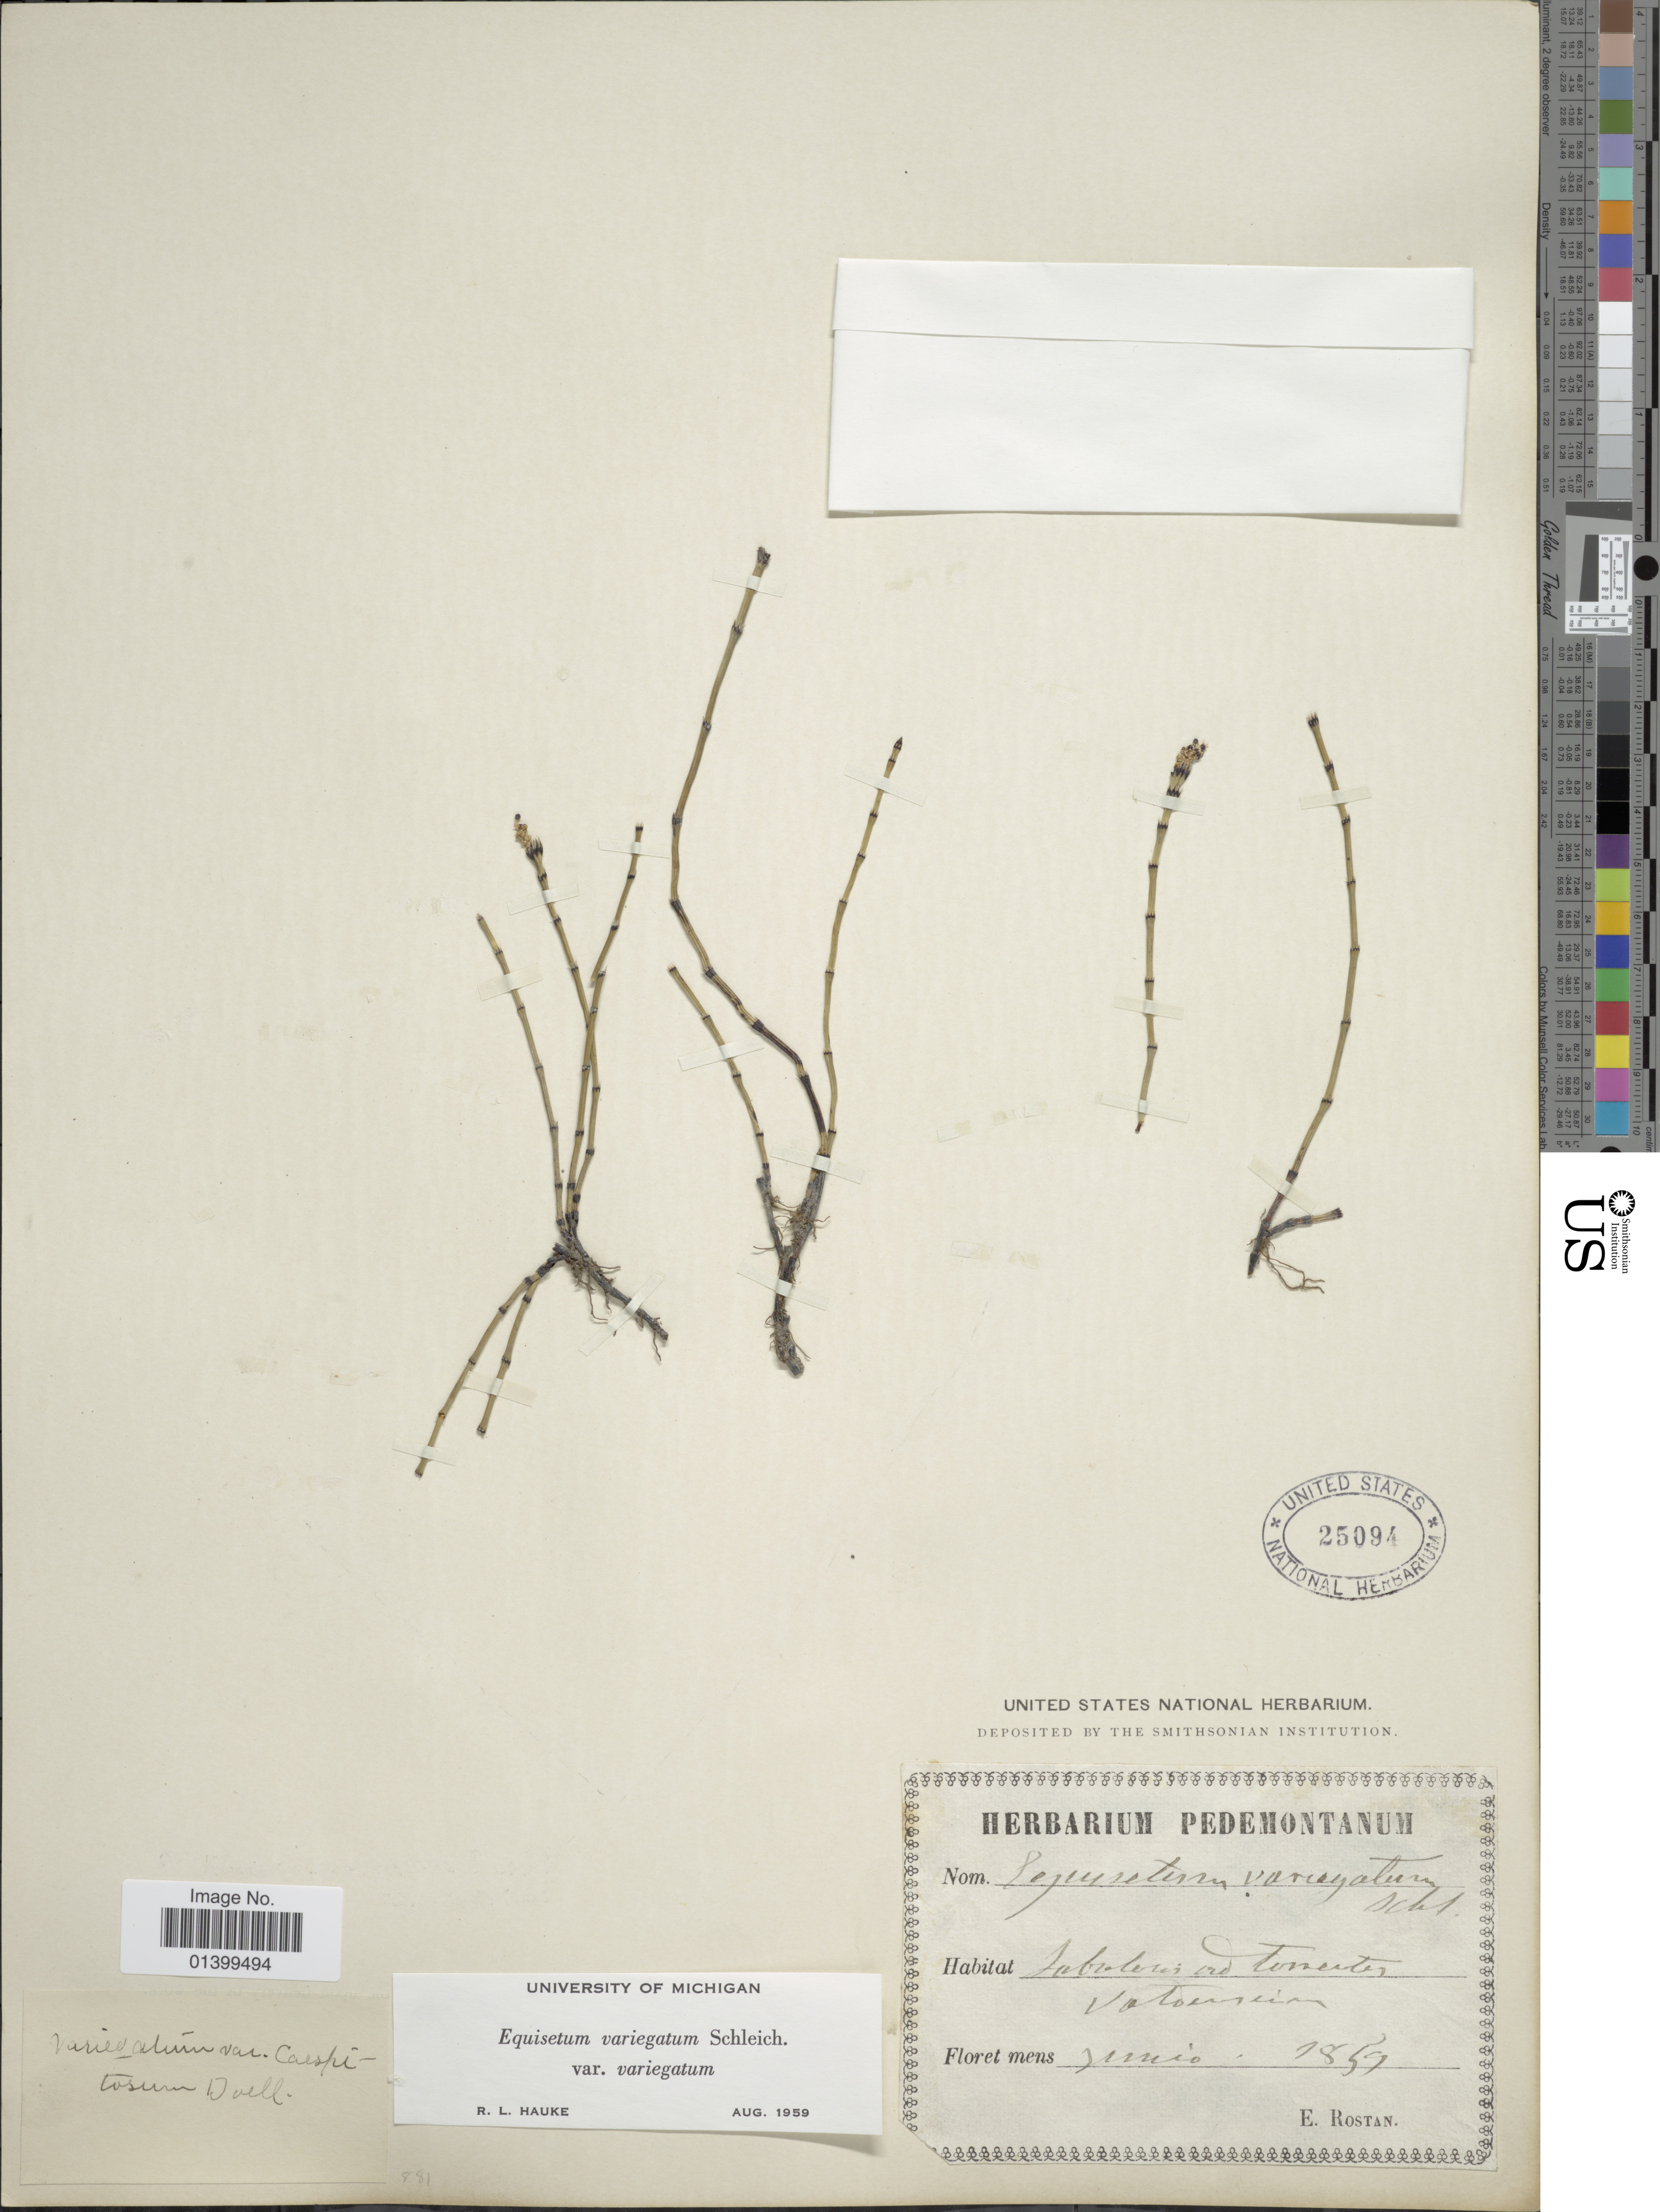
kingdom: Plantae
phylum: Tracheophyta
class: Polypodiopsida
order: Equisetales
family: Equisetaceae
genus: Equisetum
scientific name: Equisetum variegatum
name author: Schleich. ex F. Weber & D. Mohr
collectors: E. Rostan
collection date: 1859-06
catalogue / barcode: US 25094